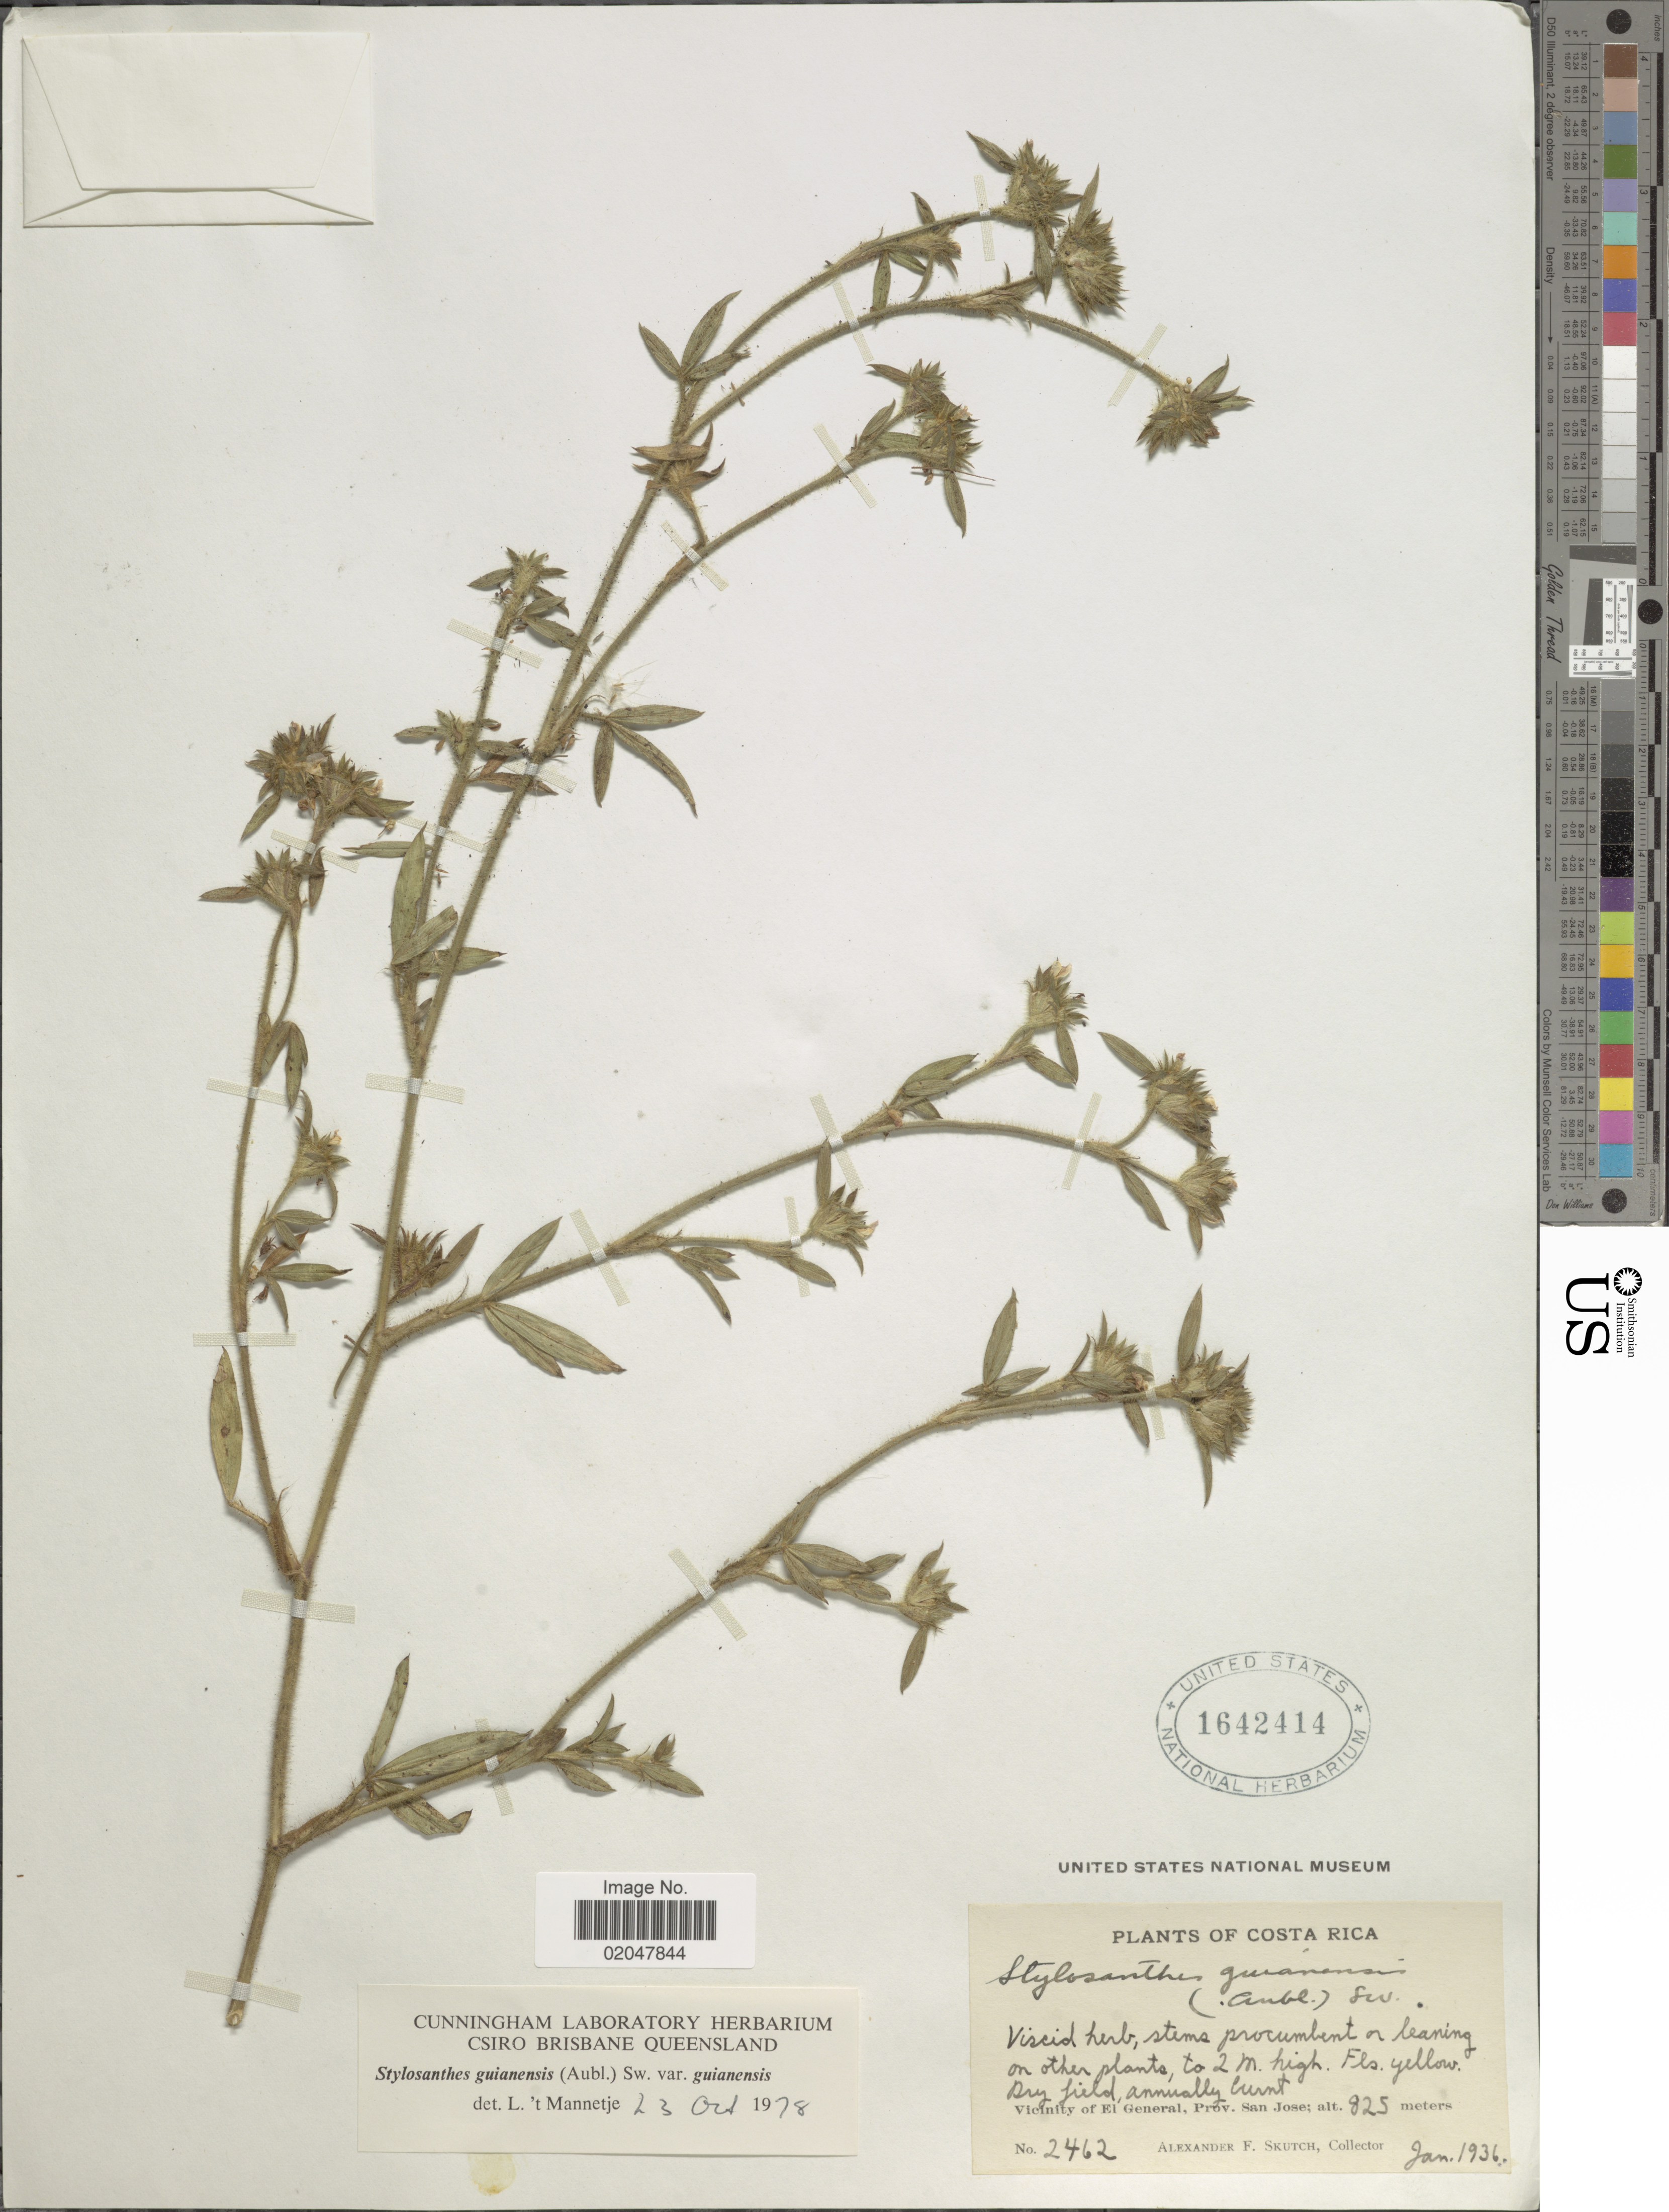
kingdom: Plantae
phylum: Tracheophyta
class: Magnoliopsida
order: Fabales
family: Fabaceae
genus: Stylosanthes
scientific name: Stylosanthes guianensis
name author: (Aubl.) Sw.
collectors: A. F. Skutch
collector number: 2462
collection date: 1936-01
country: Costa Rica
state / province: San José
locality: Vicinity of El General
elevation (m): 825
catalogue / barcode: US 1642414